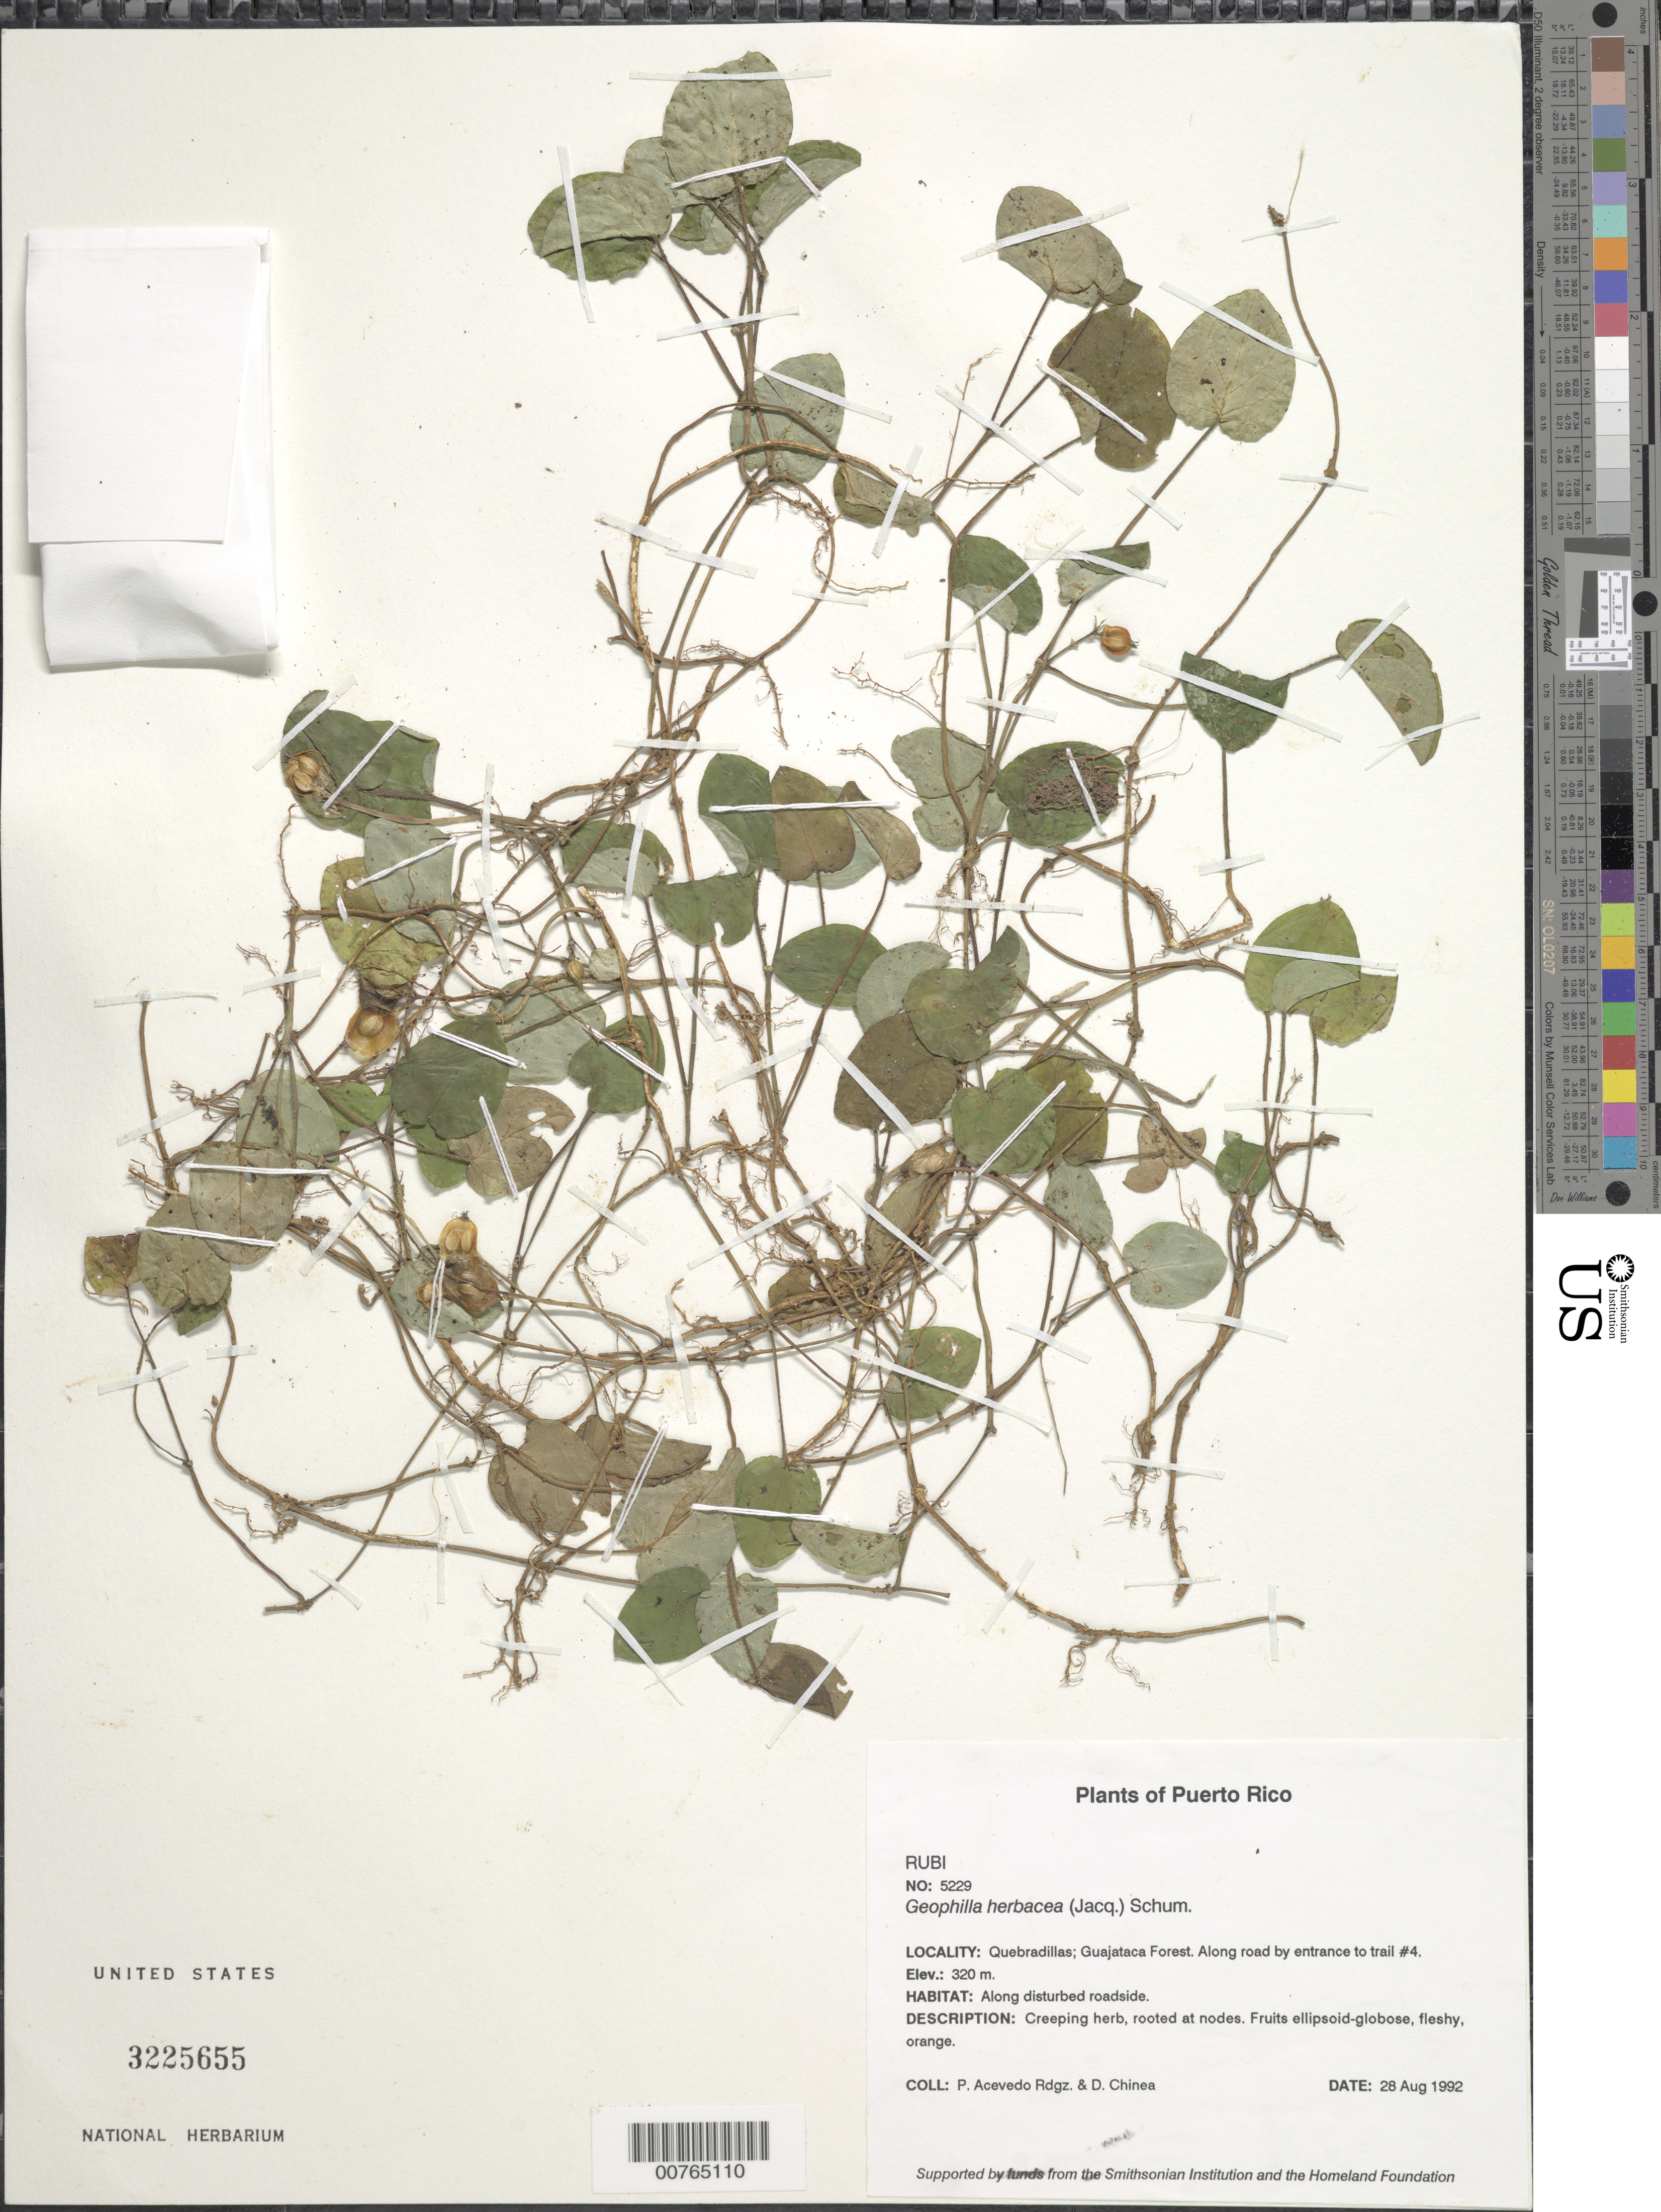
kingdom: Plantae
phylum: Tracheophyta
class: Magnoliopsida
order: Gentianales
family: Rubiaceae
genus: Geophila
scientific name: Geophila herbacea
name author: (Jacq.) K. Schum.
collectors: P. Acevedo-Rodr. & D. Chinea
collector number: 5229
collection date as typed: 28 Aug 1992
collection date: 1992-08-28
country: Puerto Rico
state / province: Isabela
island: Puerto Rico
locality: Isabela; Guajataca Forest. Along road by entrance to trail #4.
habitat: Along disturbed roadside.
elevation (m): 320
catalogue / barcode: US 3225655